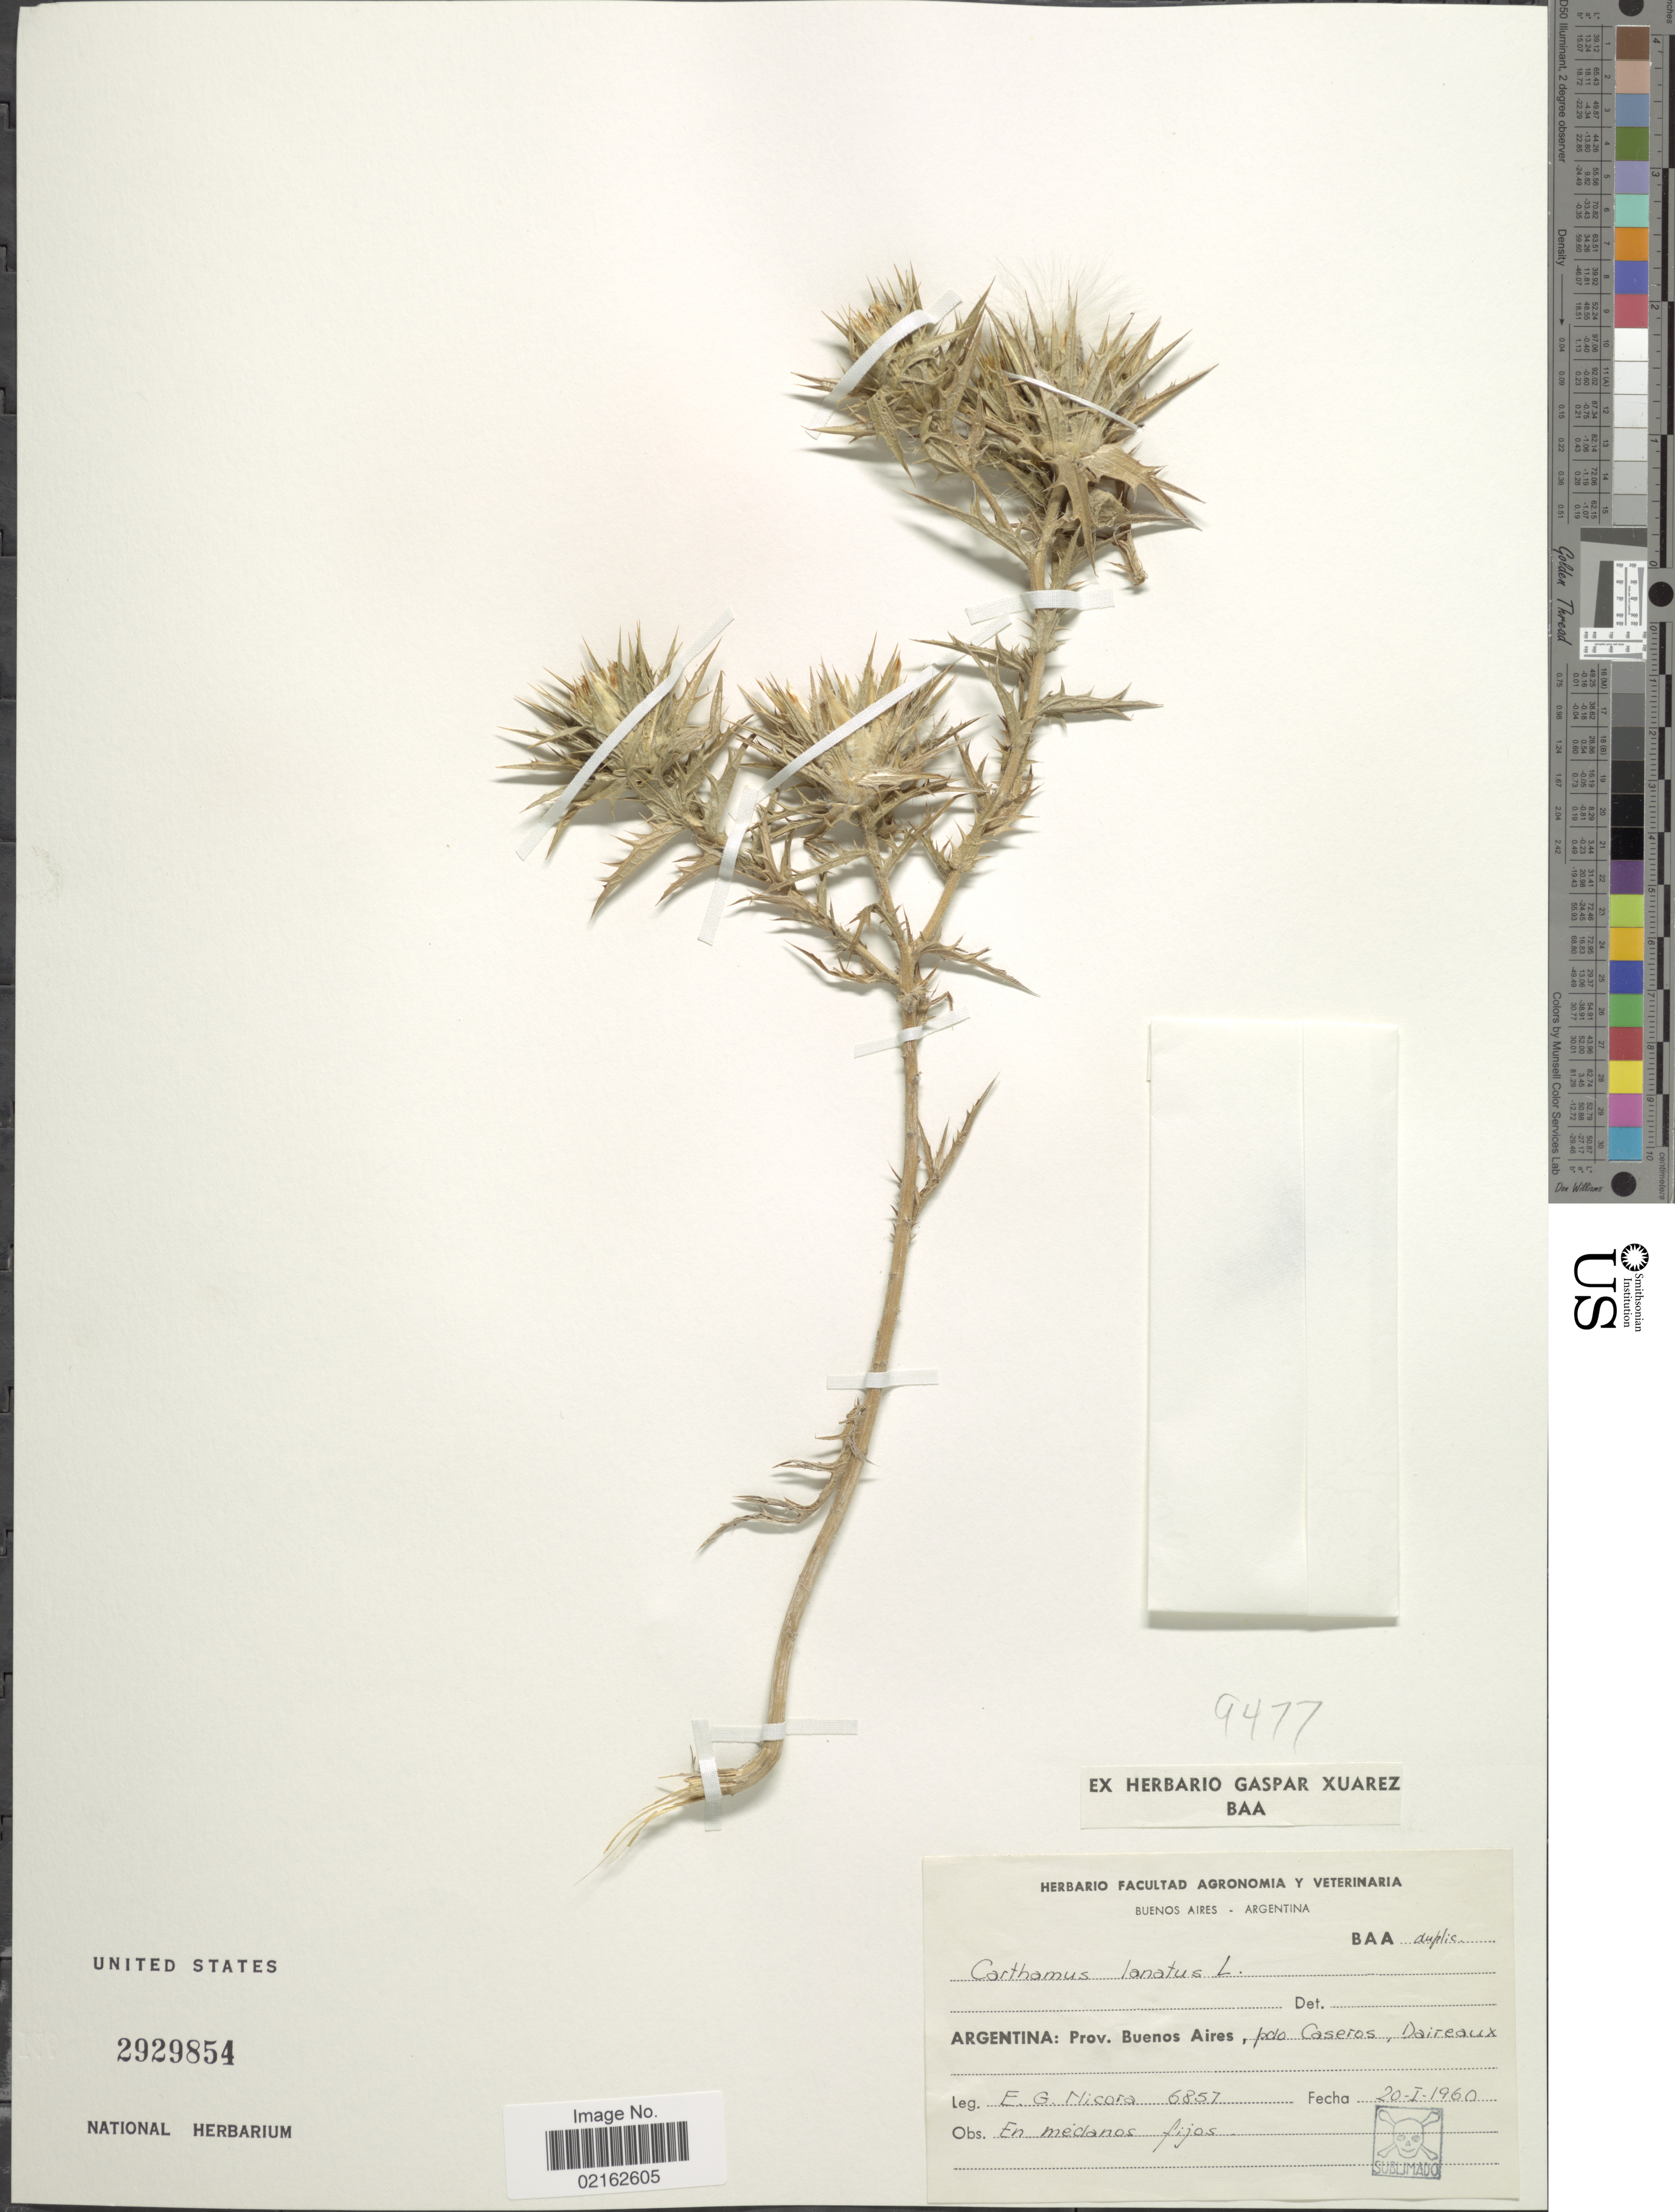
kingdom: Plantae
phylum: Tracheophyta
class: Magnoliopsida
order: Asterales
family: Asteraceae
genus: Carthamus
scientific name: Carthamus lanatus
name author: L.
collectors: E. G. Nicora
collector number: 6857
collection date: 1960-01-20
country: Argentina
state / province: Buenos Aires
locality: Pdo Caseros, Daireaux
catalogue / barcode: US 2929854